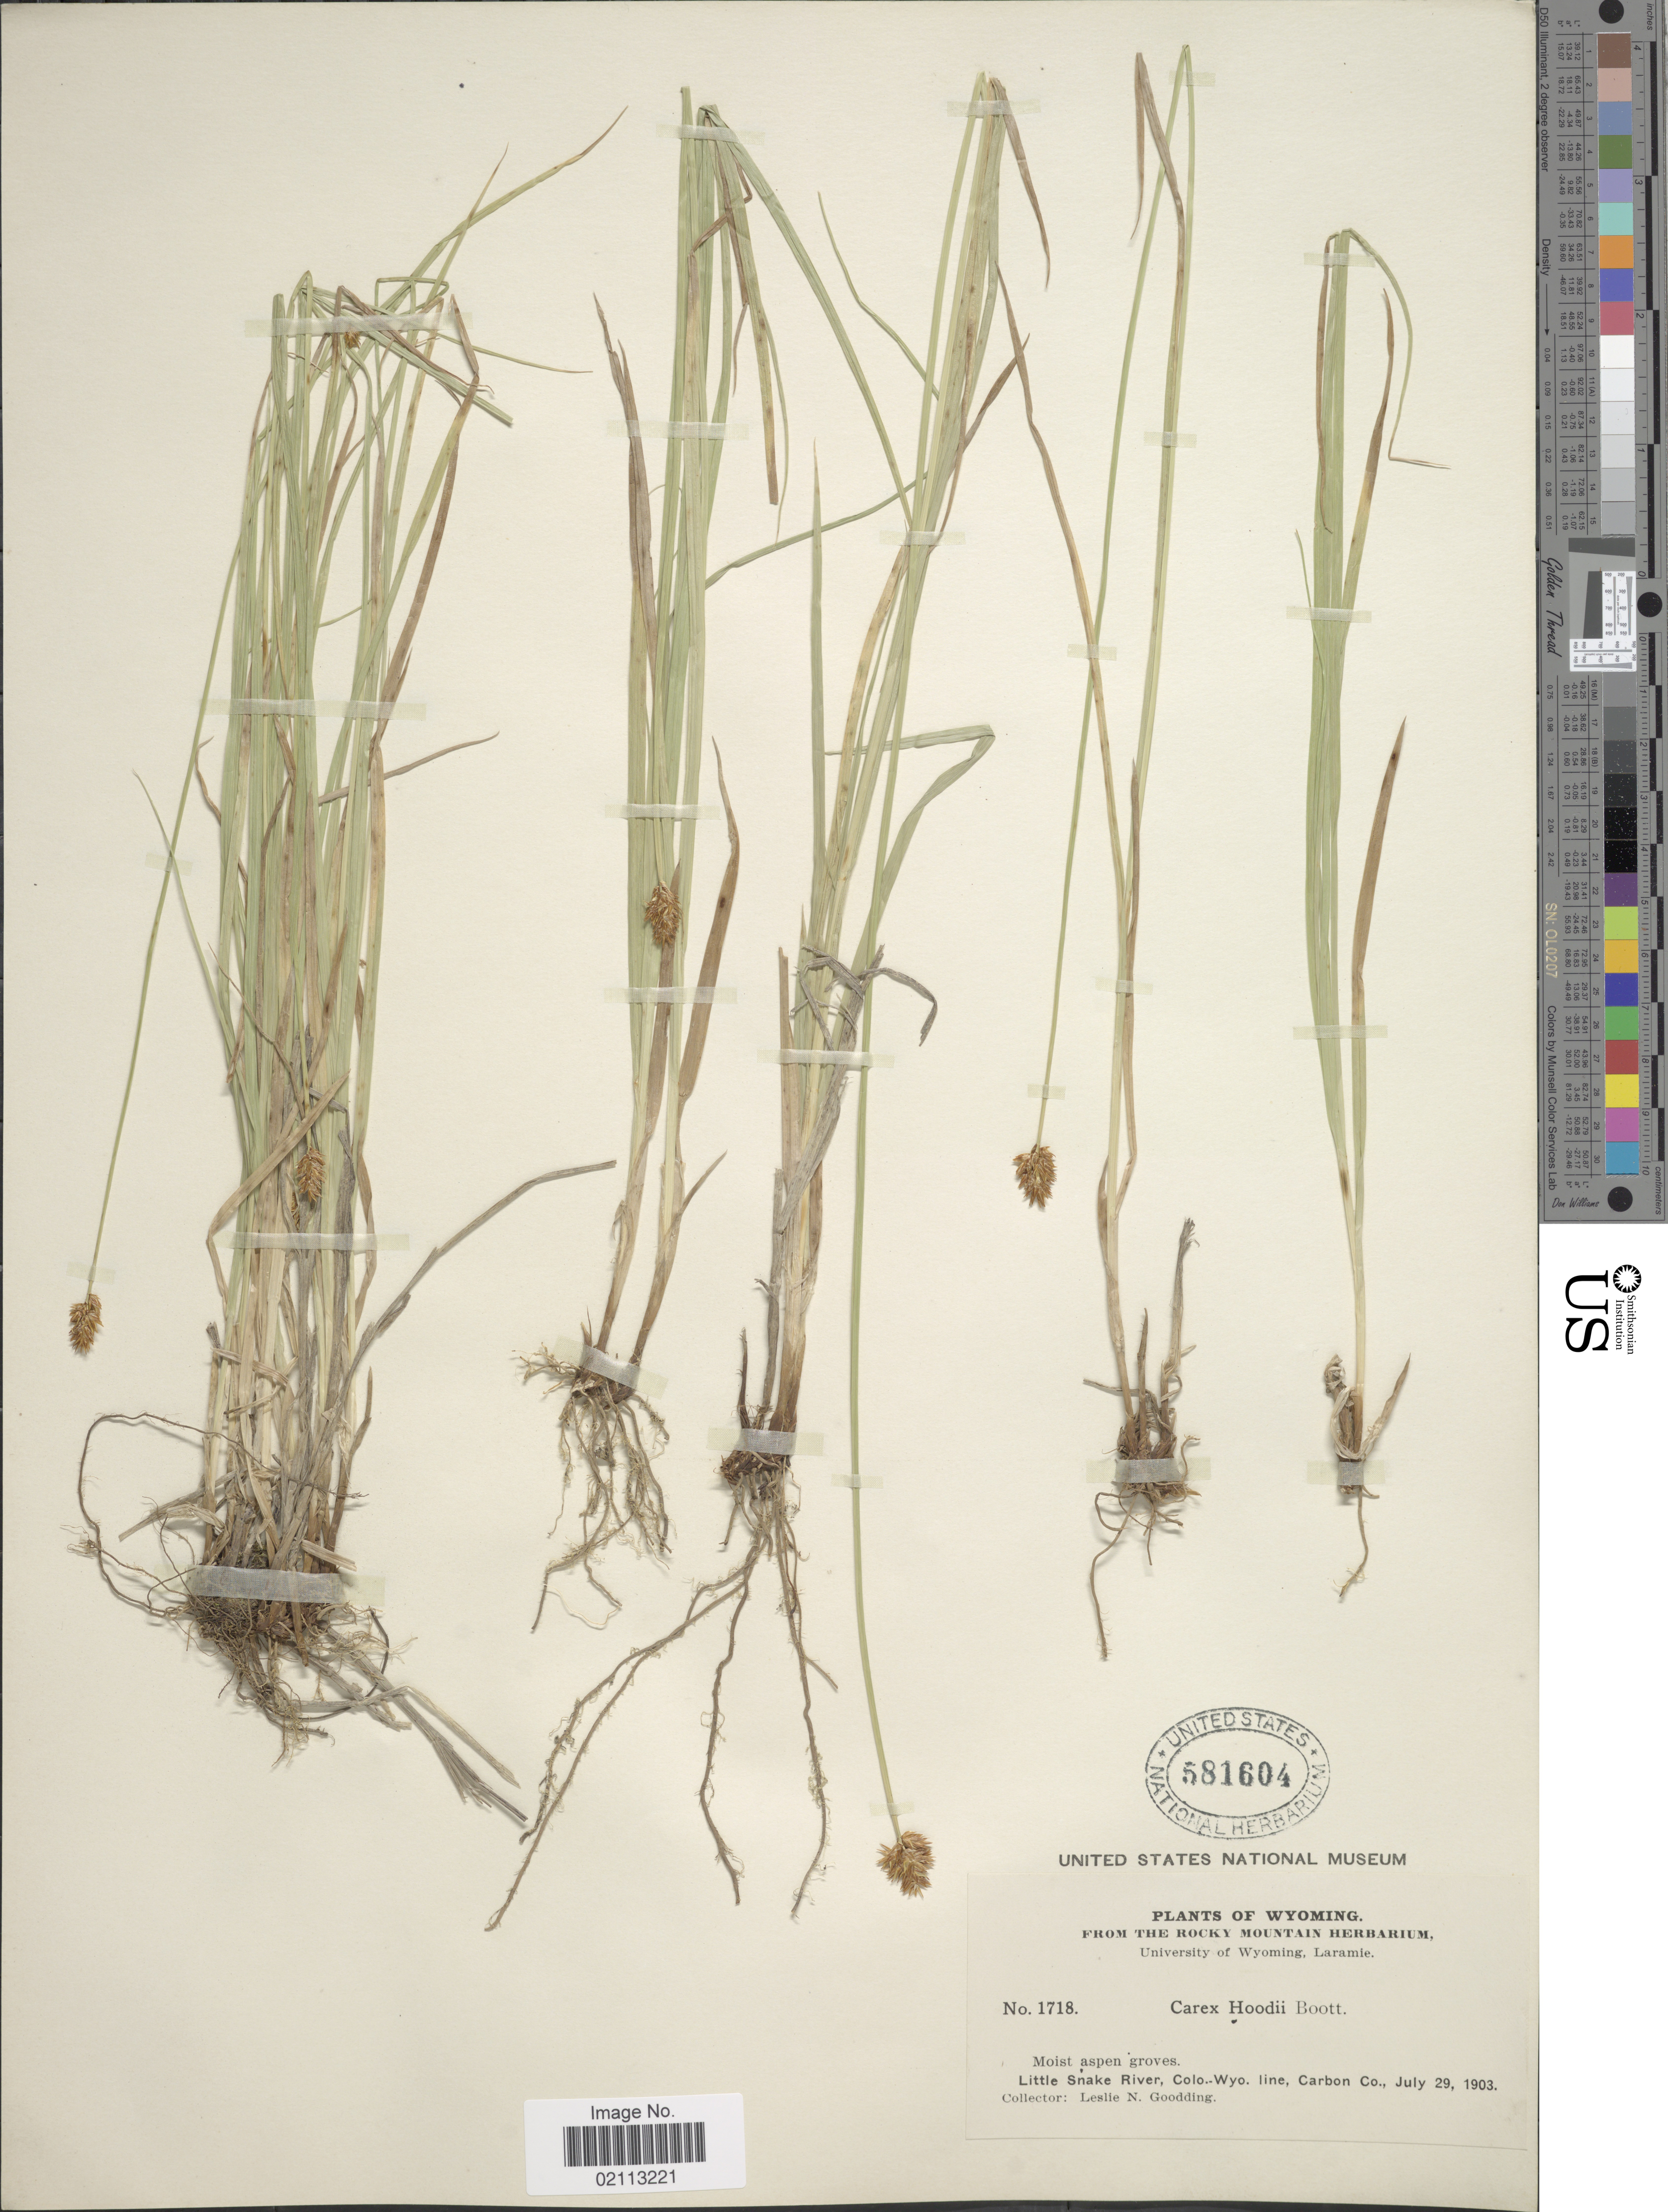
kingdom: Plantae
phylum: Tracheophyta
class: Liliopsida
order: Poales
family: Cyperaceae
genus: Carex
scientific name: Carex hoodii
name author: Boott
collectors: L. N. Goodding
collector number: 1718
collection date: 1903-07-29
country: United States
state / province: Wyoming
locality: Little Snake River, Colo- Wyo. line, Carbon Co.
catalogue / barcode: US 581604